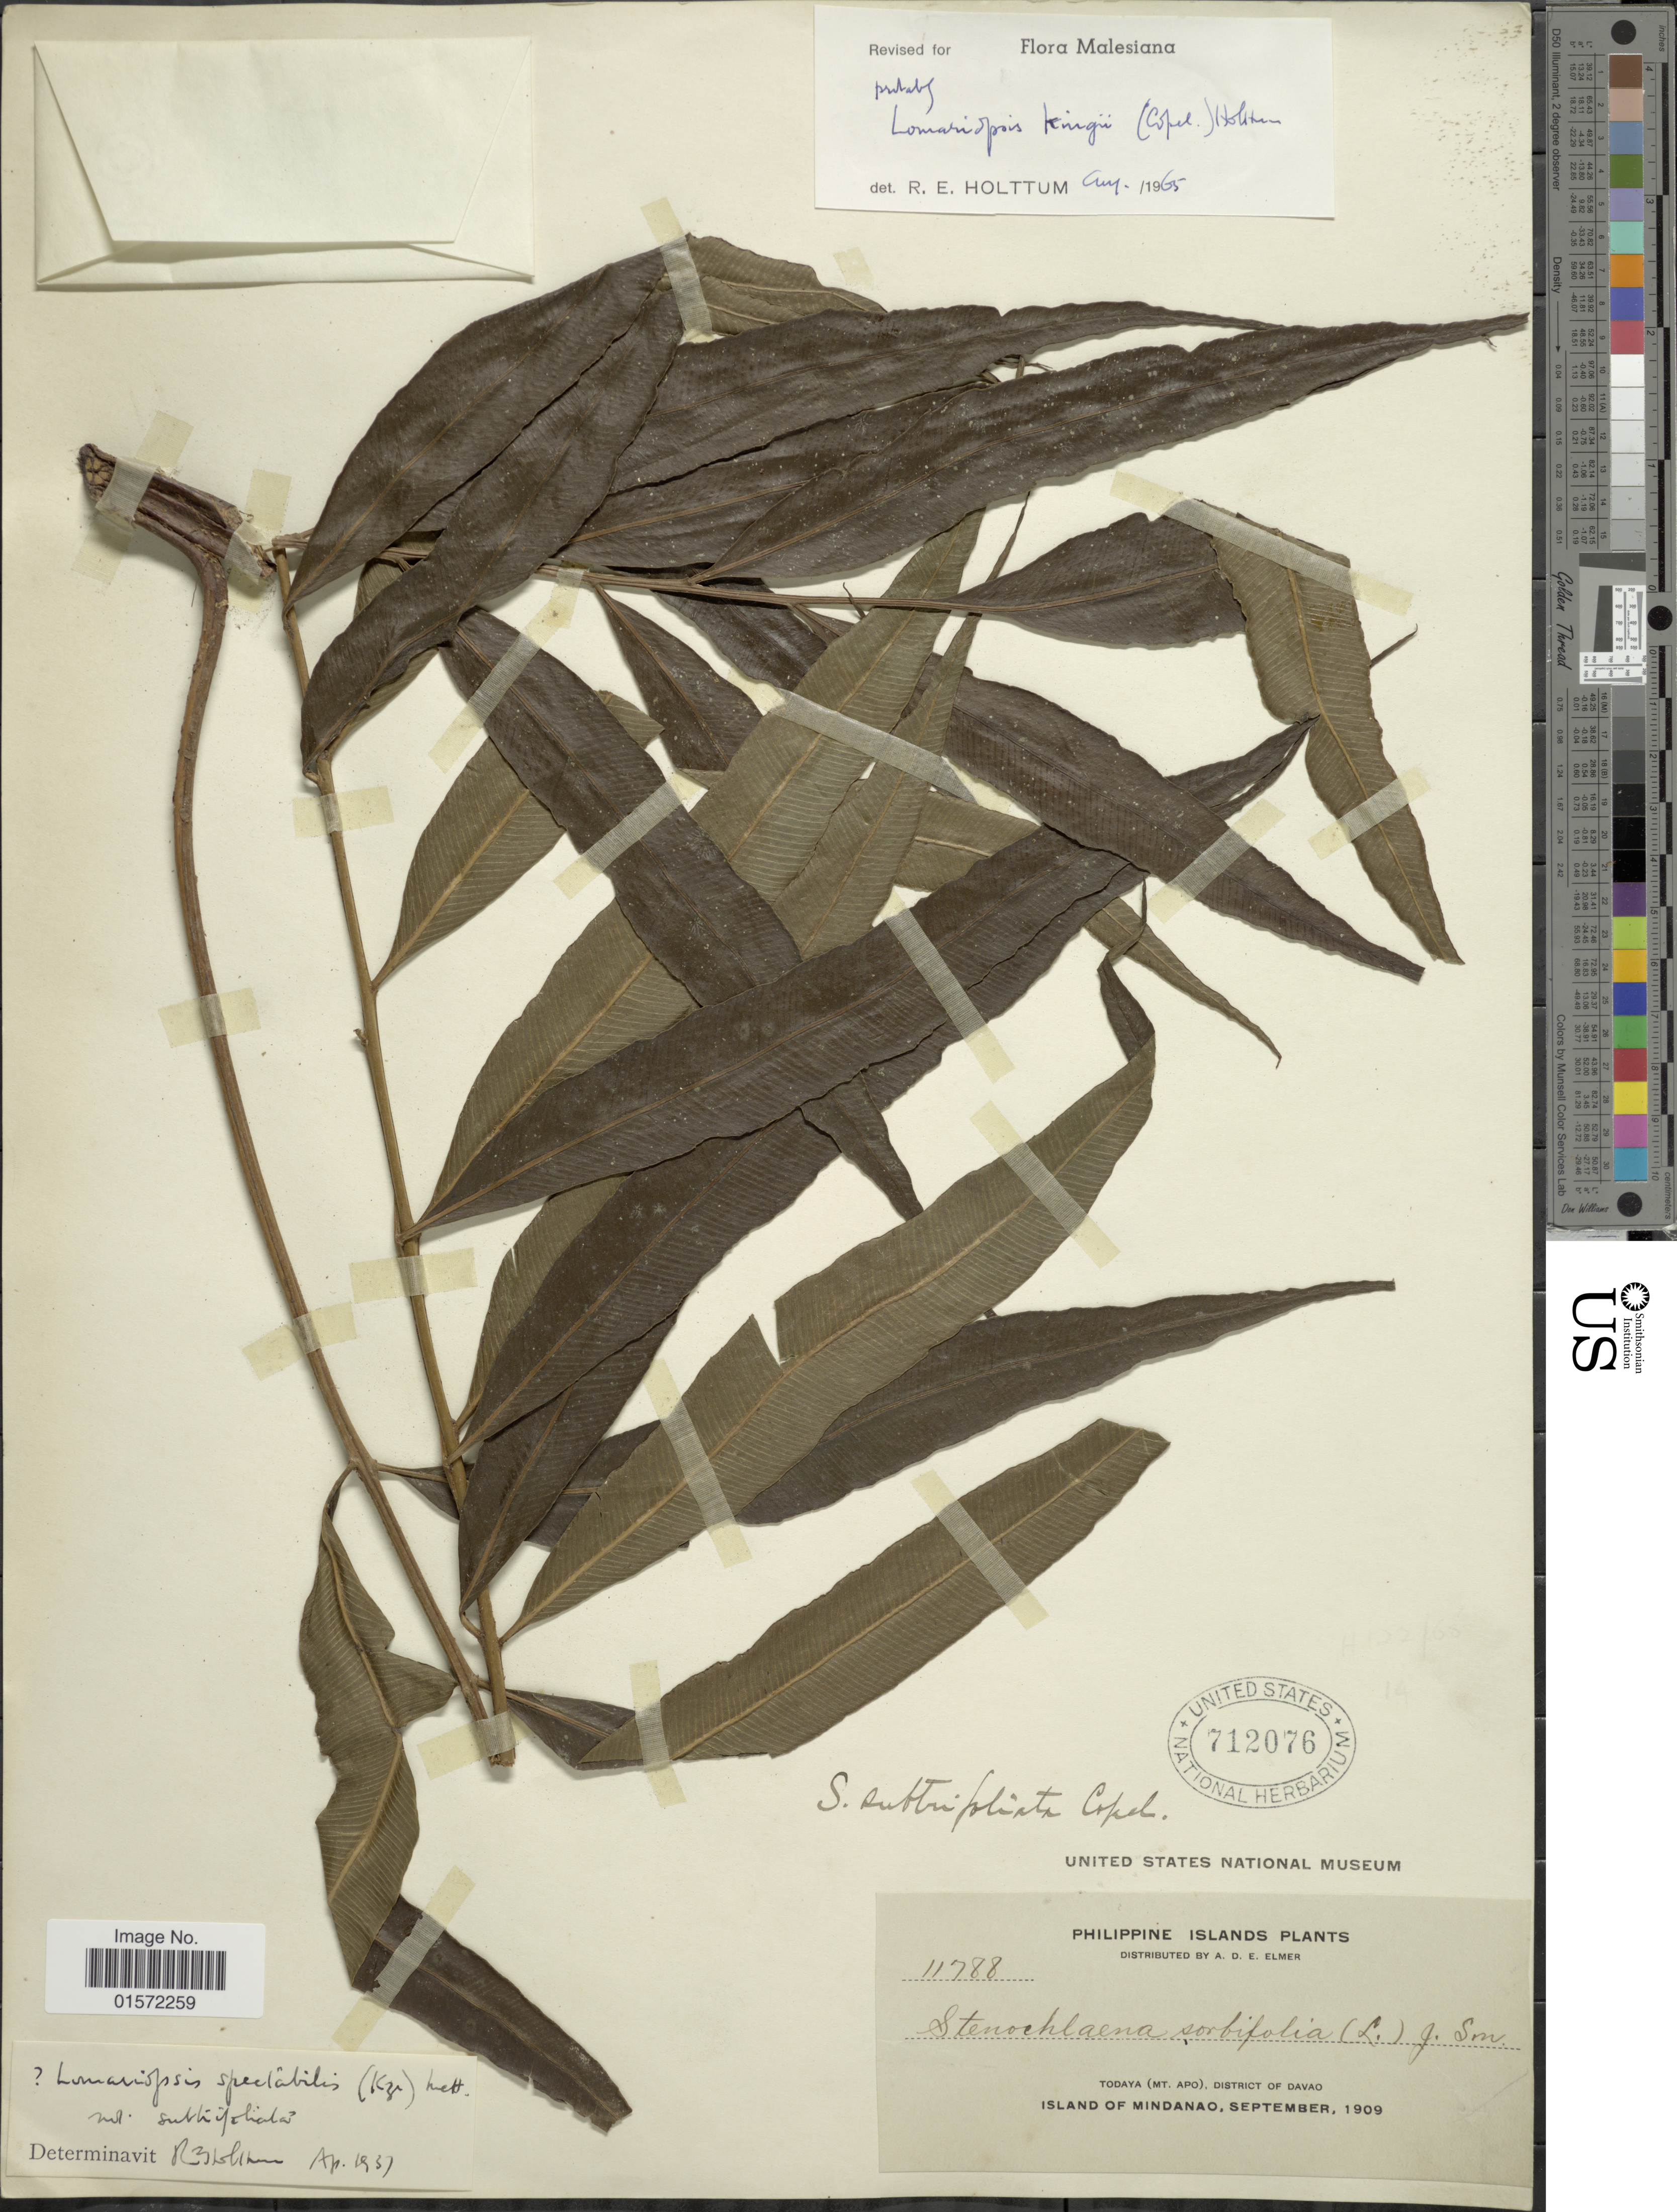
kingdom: Plantae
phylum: Tracheophyta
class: Polypodiopsida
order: Polypodiales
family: Lomariopsidaceae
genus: Lomariopsis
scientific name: Lomariopsis spectabilis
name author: (Kunze) Mett.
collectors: A. D. E. Elmer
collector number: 11788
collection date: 1909-09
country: Philippines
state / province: Davao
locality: Philippine Islands Plants, Todaya (Mt. Apo), Island of Mindanao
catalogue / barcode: US 712076